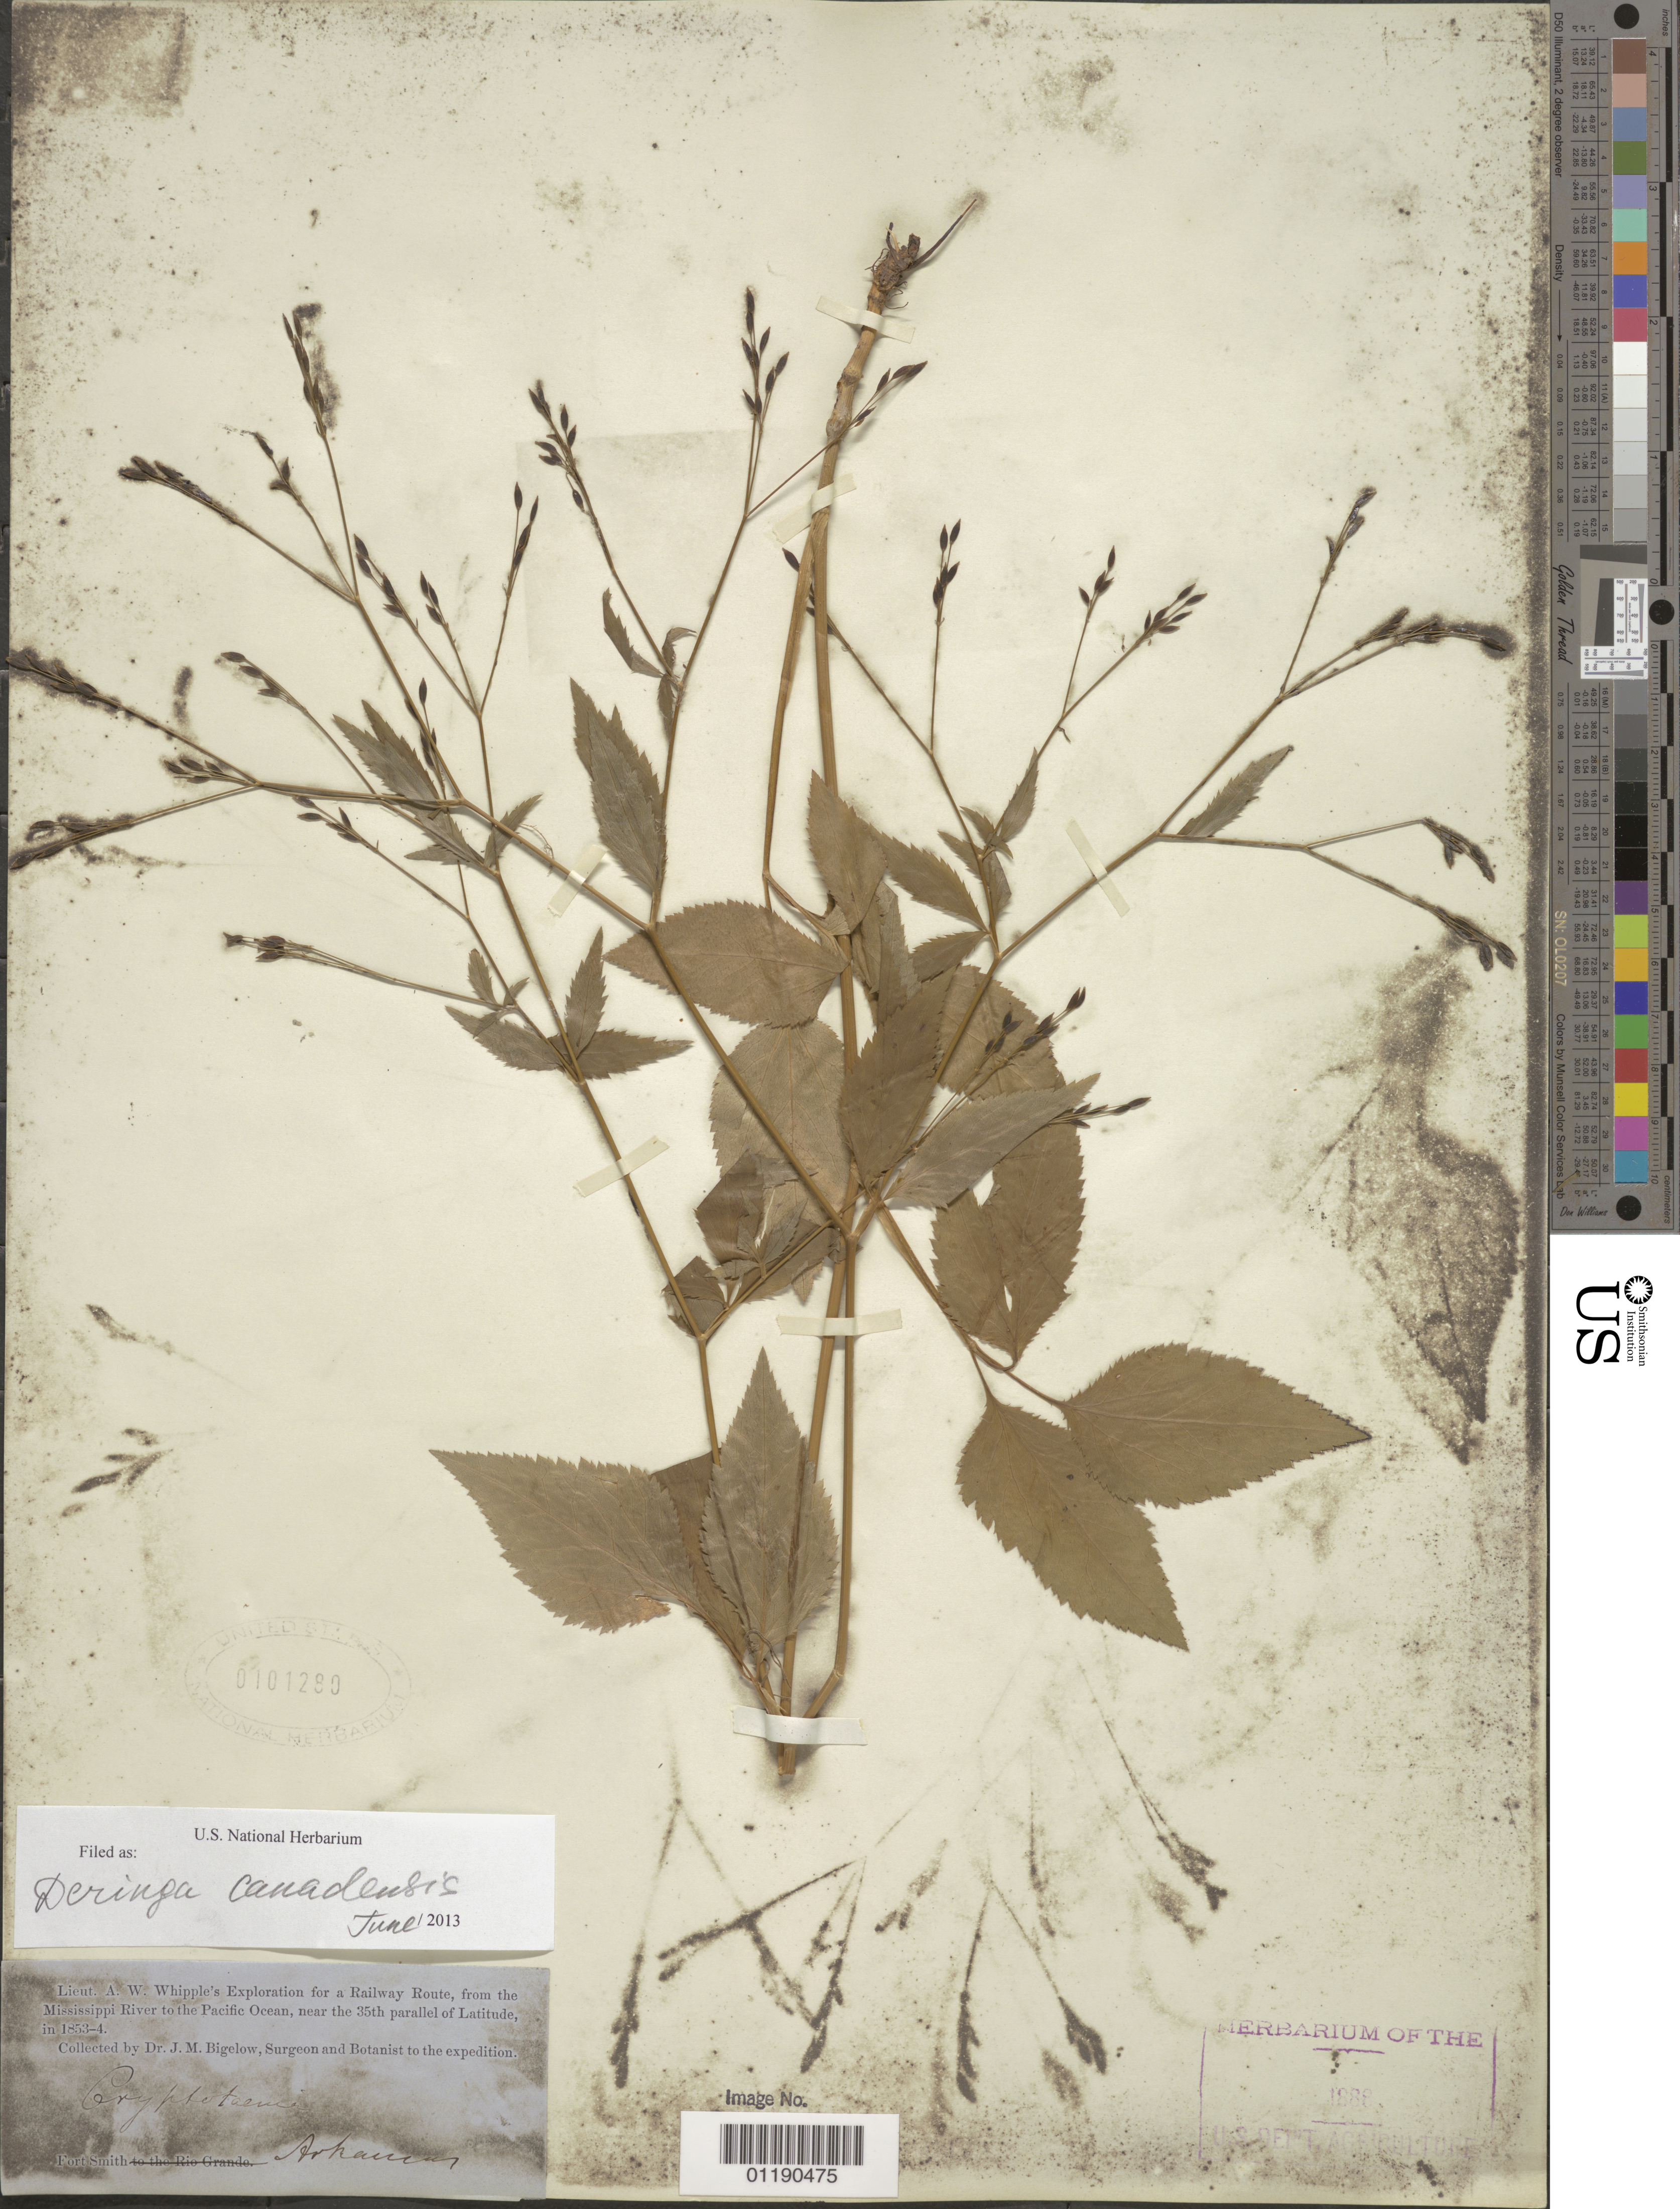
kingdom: Plantae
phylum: Tracheophyta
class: Magnoliopsida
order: Apiales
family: Apiaceae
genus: Deringa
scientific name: Deringa canadensis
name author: (L.) Kuntze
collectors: J. M. Bigelow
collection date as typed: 1853 to -- --- 1854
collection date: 1853/1854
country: United States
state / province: Arkansas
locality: Fort Smith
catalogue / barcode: US 101280